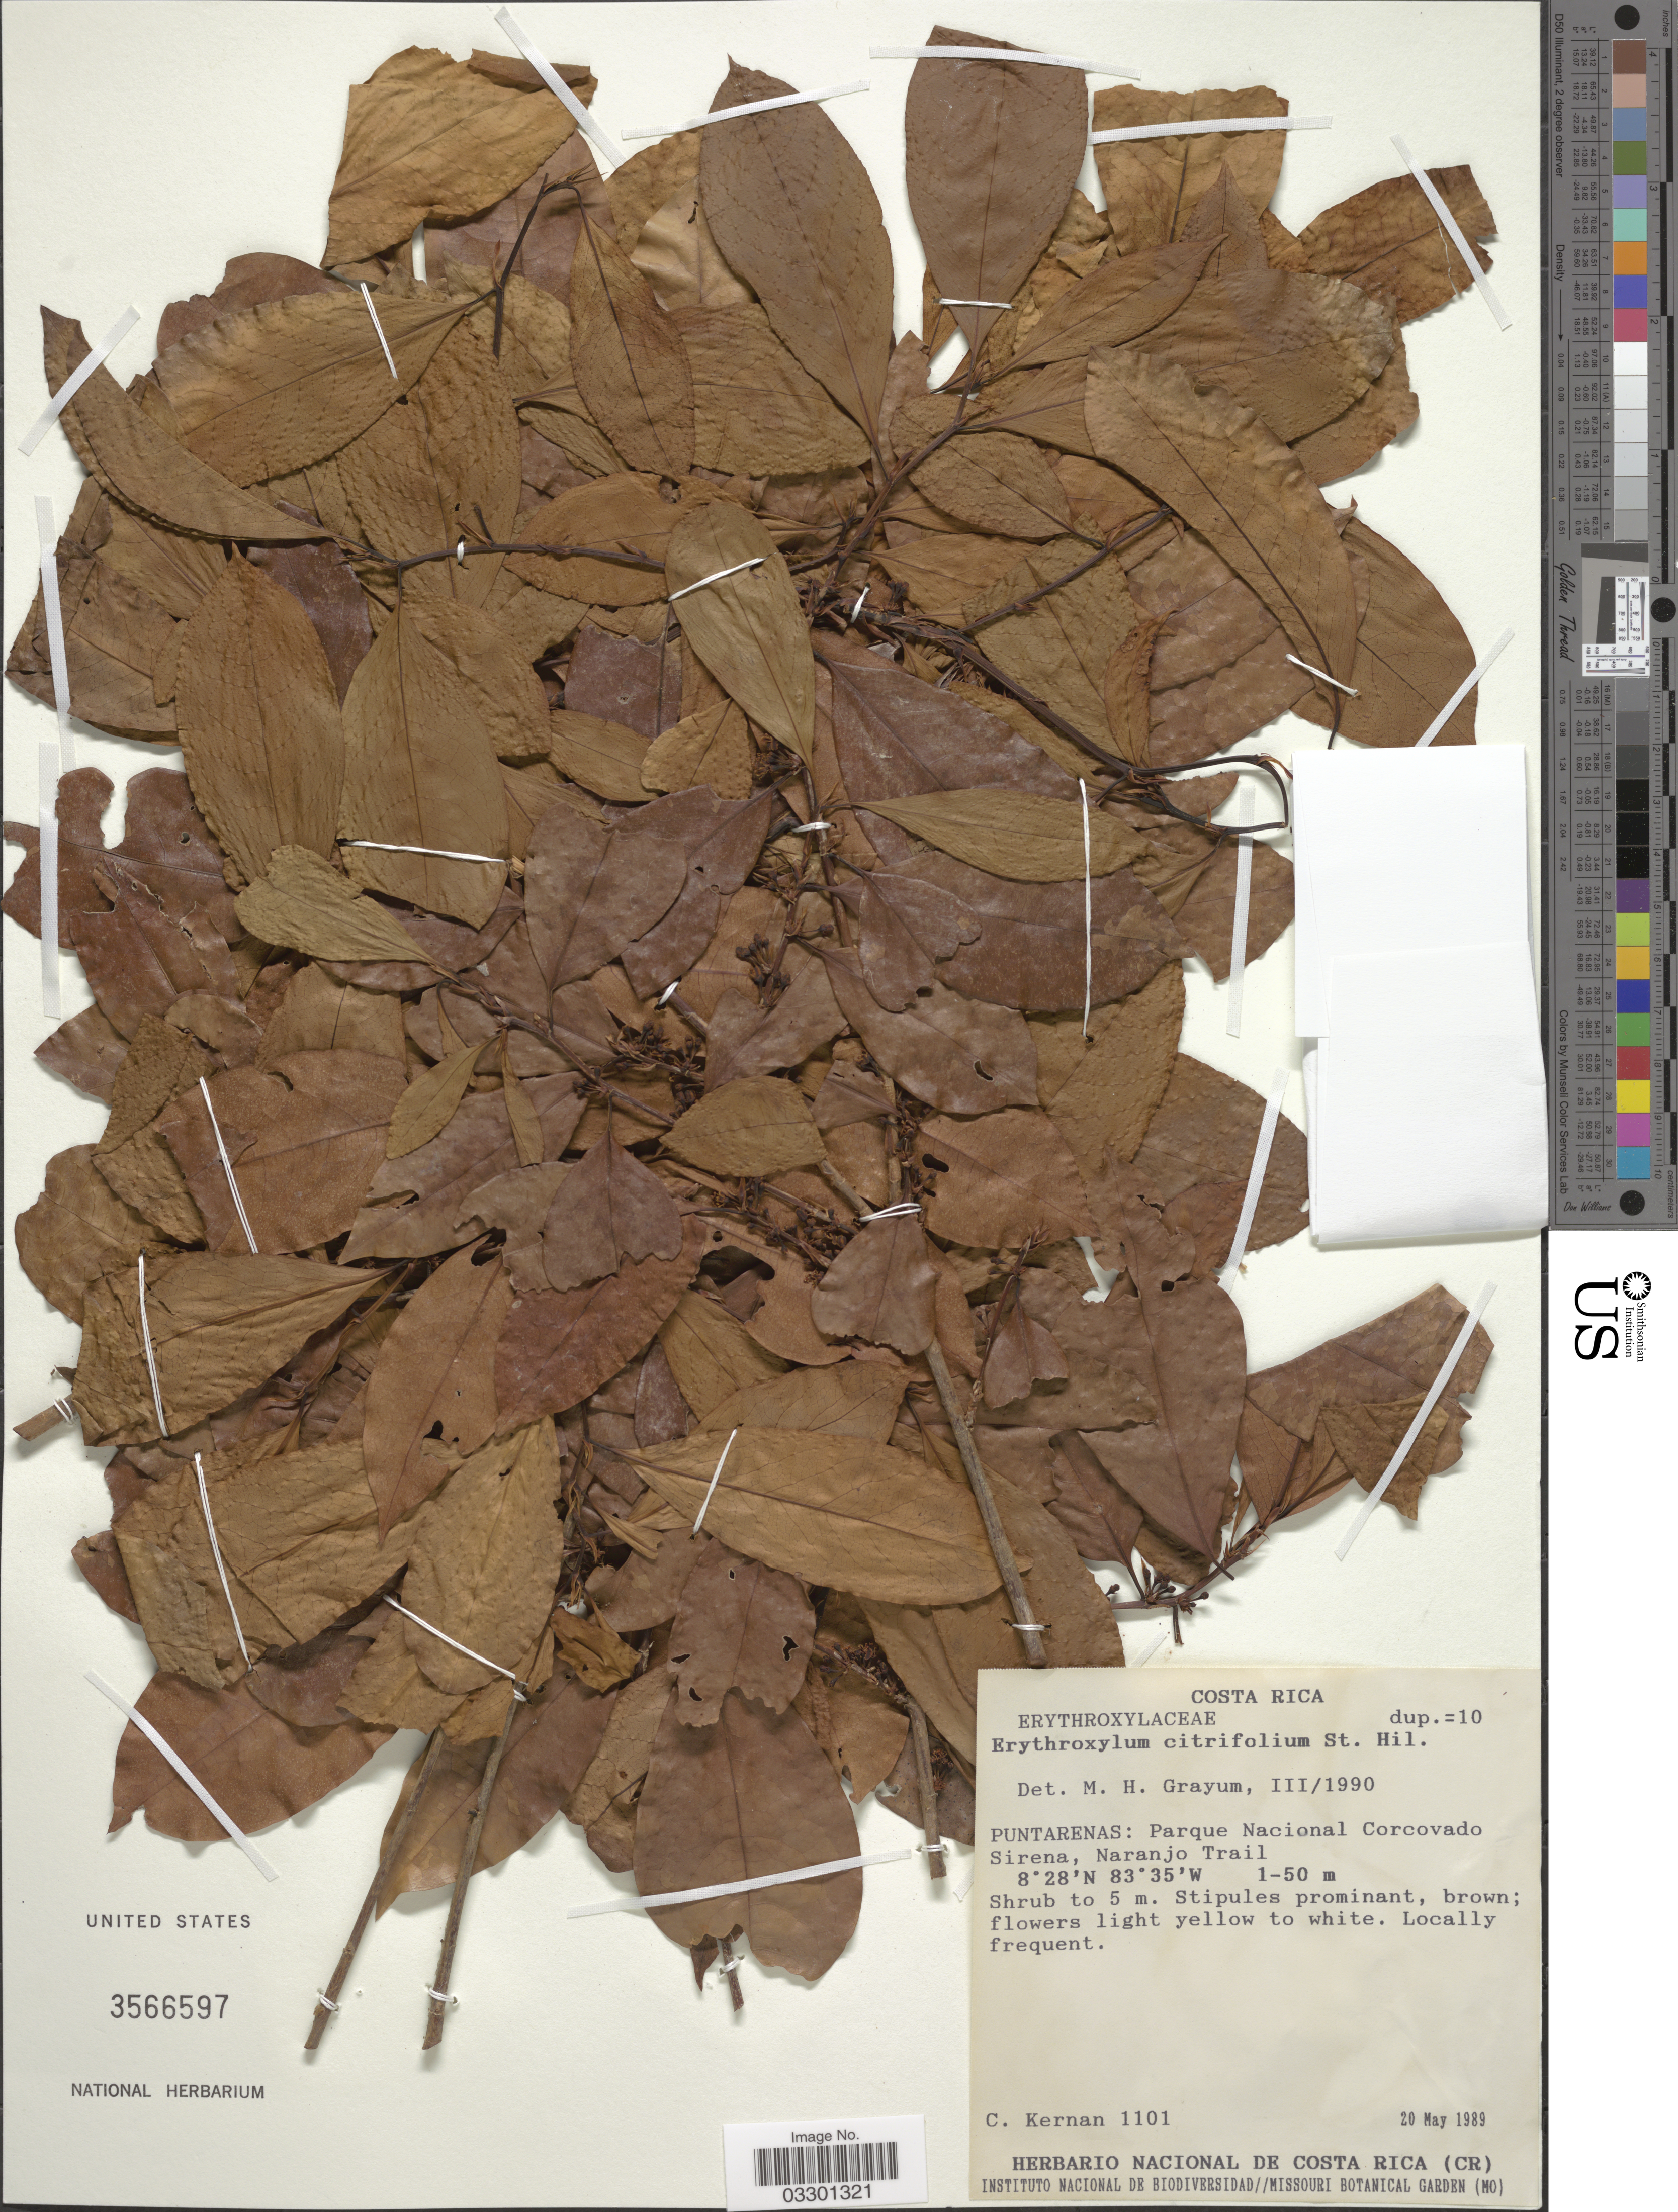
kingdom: Plantae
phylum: Tracheophyta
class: Magnoliopsida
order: Malpighiales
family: Erythroxylaceae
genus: Erythroxylum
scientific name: Erythroxylum citrifolium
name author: A. St.-Hil.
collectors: C. Kernan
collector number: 1101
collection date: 1989-05-20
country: Costa Rica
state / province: Puntarenas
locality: Parque Nacional Corcovado Sirena, Naranjo Trail.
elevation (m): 1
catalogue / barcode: US 3566597